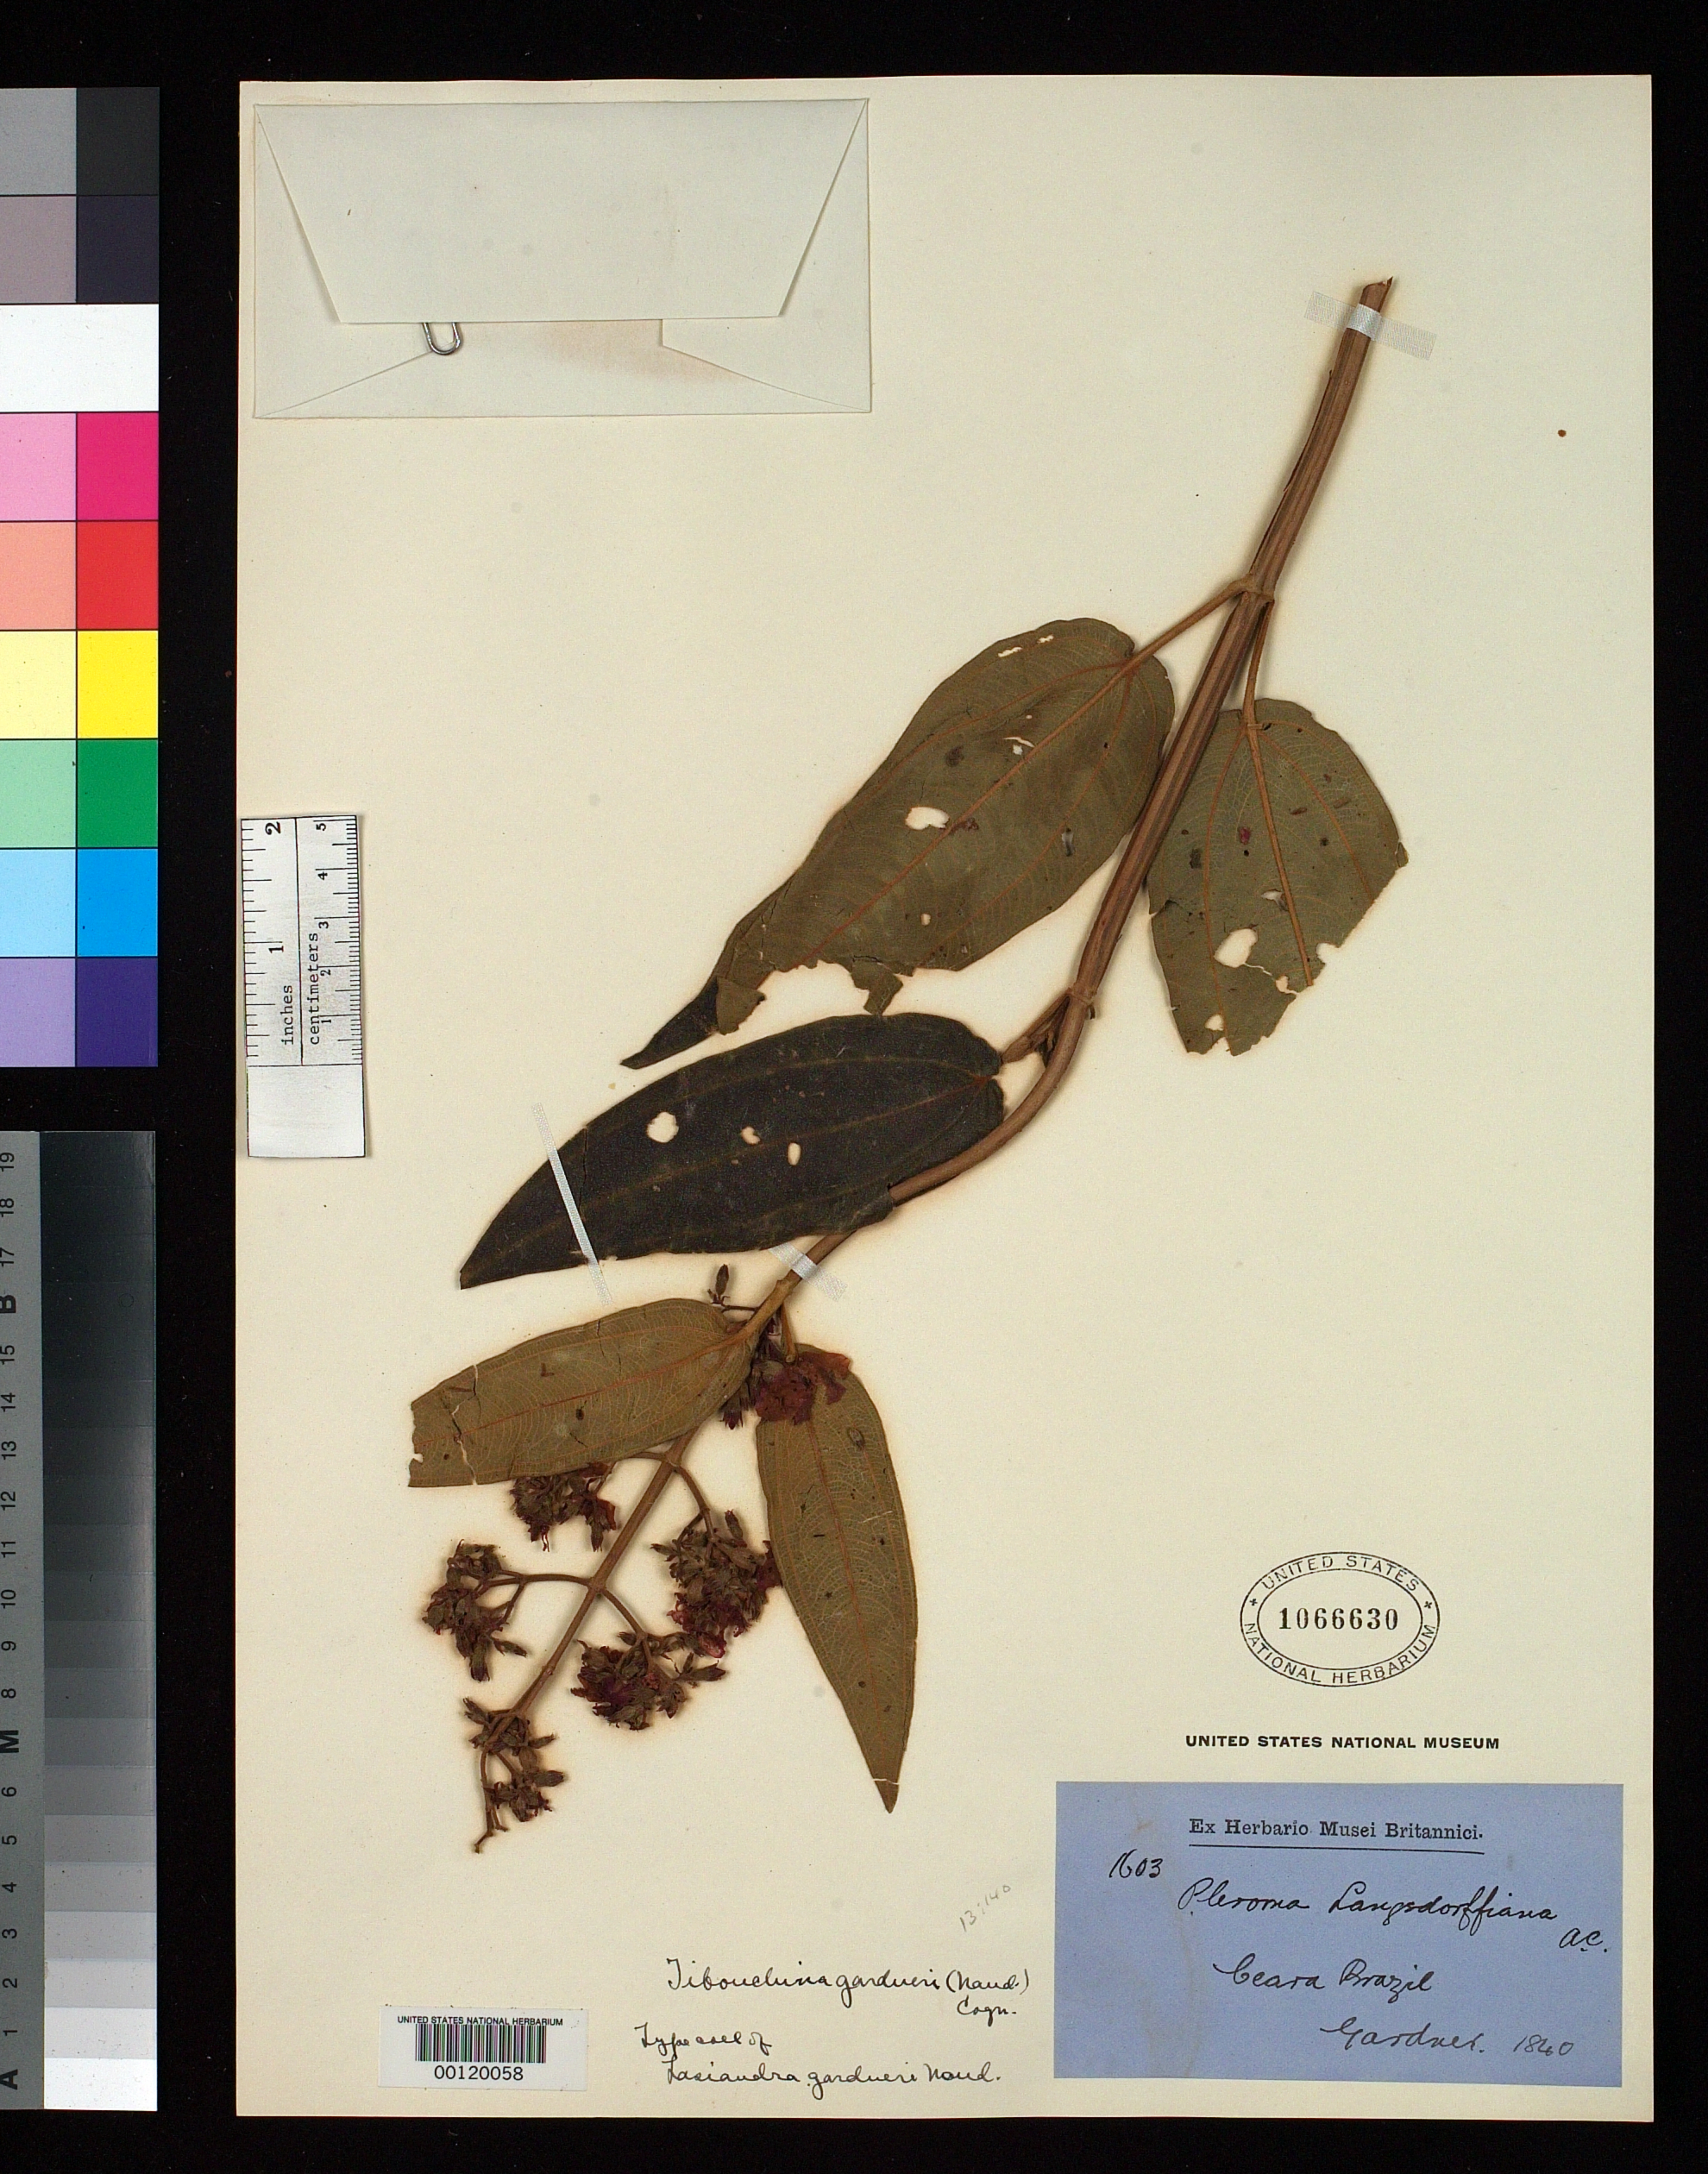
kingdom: Plantae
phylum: Tracheophyta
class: Magnoliopsida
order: Myrtales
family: Melastomataceae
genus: Lasiandra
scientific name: Lasiandra gardneri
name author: Naudin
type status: Type Collection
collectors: G. Gardner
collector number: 1603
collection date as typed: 1840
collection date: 1840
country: Brazil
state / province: Ceará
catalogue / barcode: US 1066630